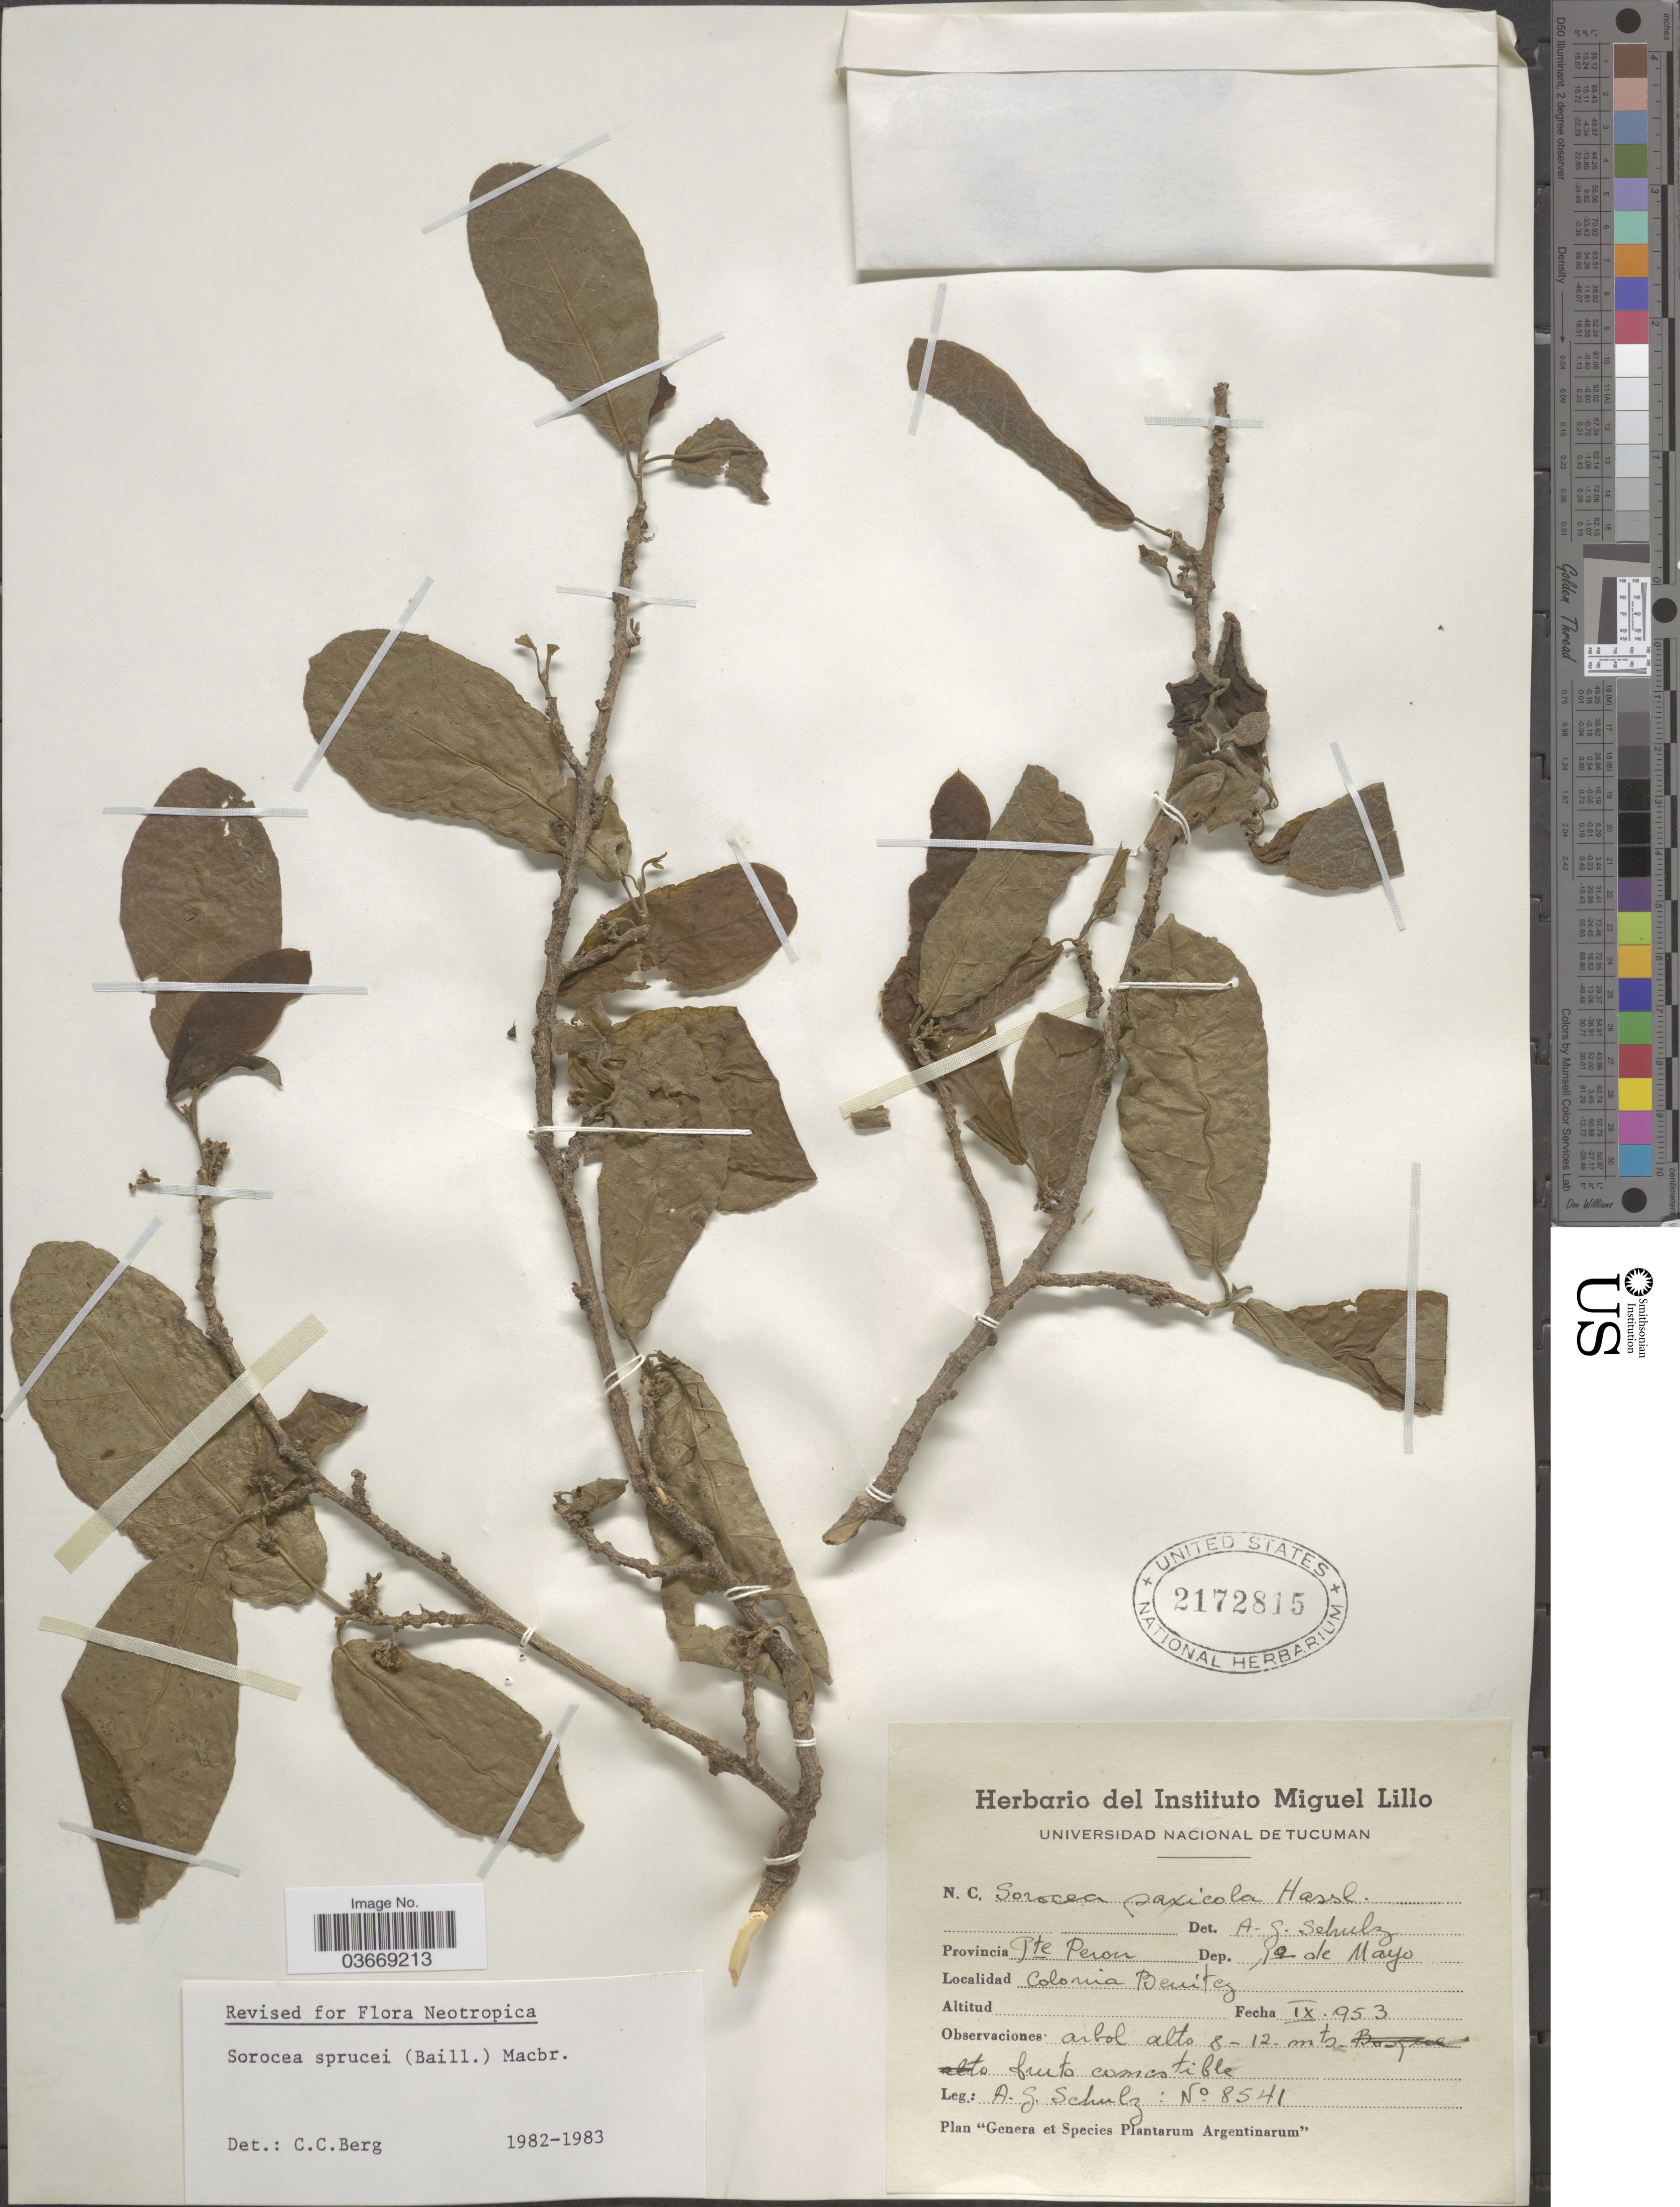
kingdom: Plantae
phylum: Tracheophyta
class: Magnoliopsida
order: Rosales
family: Moraceae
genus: Sorocea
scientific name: Sorocea sprucei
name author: (Baill.) J.F. Macbr.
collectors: A. G. Schulz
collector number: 8541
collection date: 1953-09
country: Argentina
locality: Provincia Pte Peron, Dep. To* de Mayo, Colonia Benitez.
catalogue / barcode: US 2172815